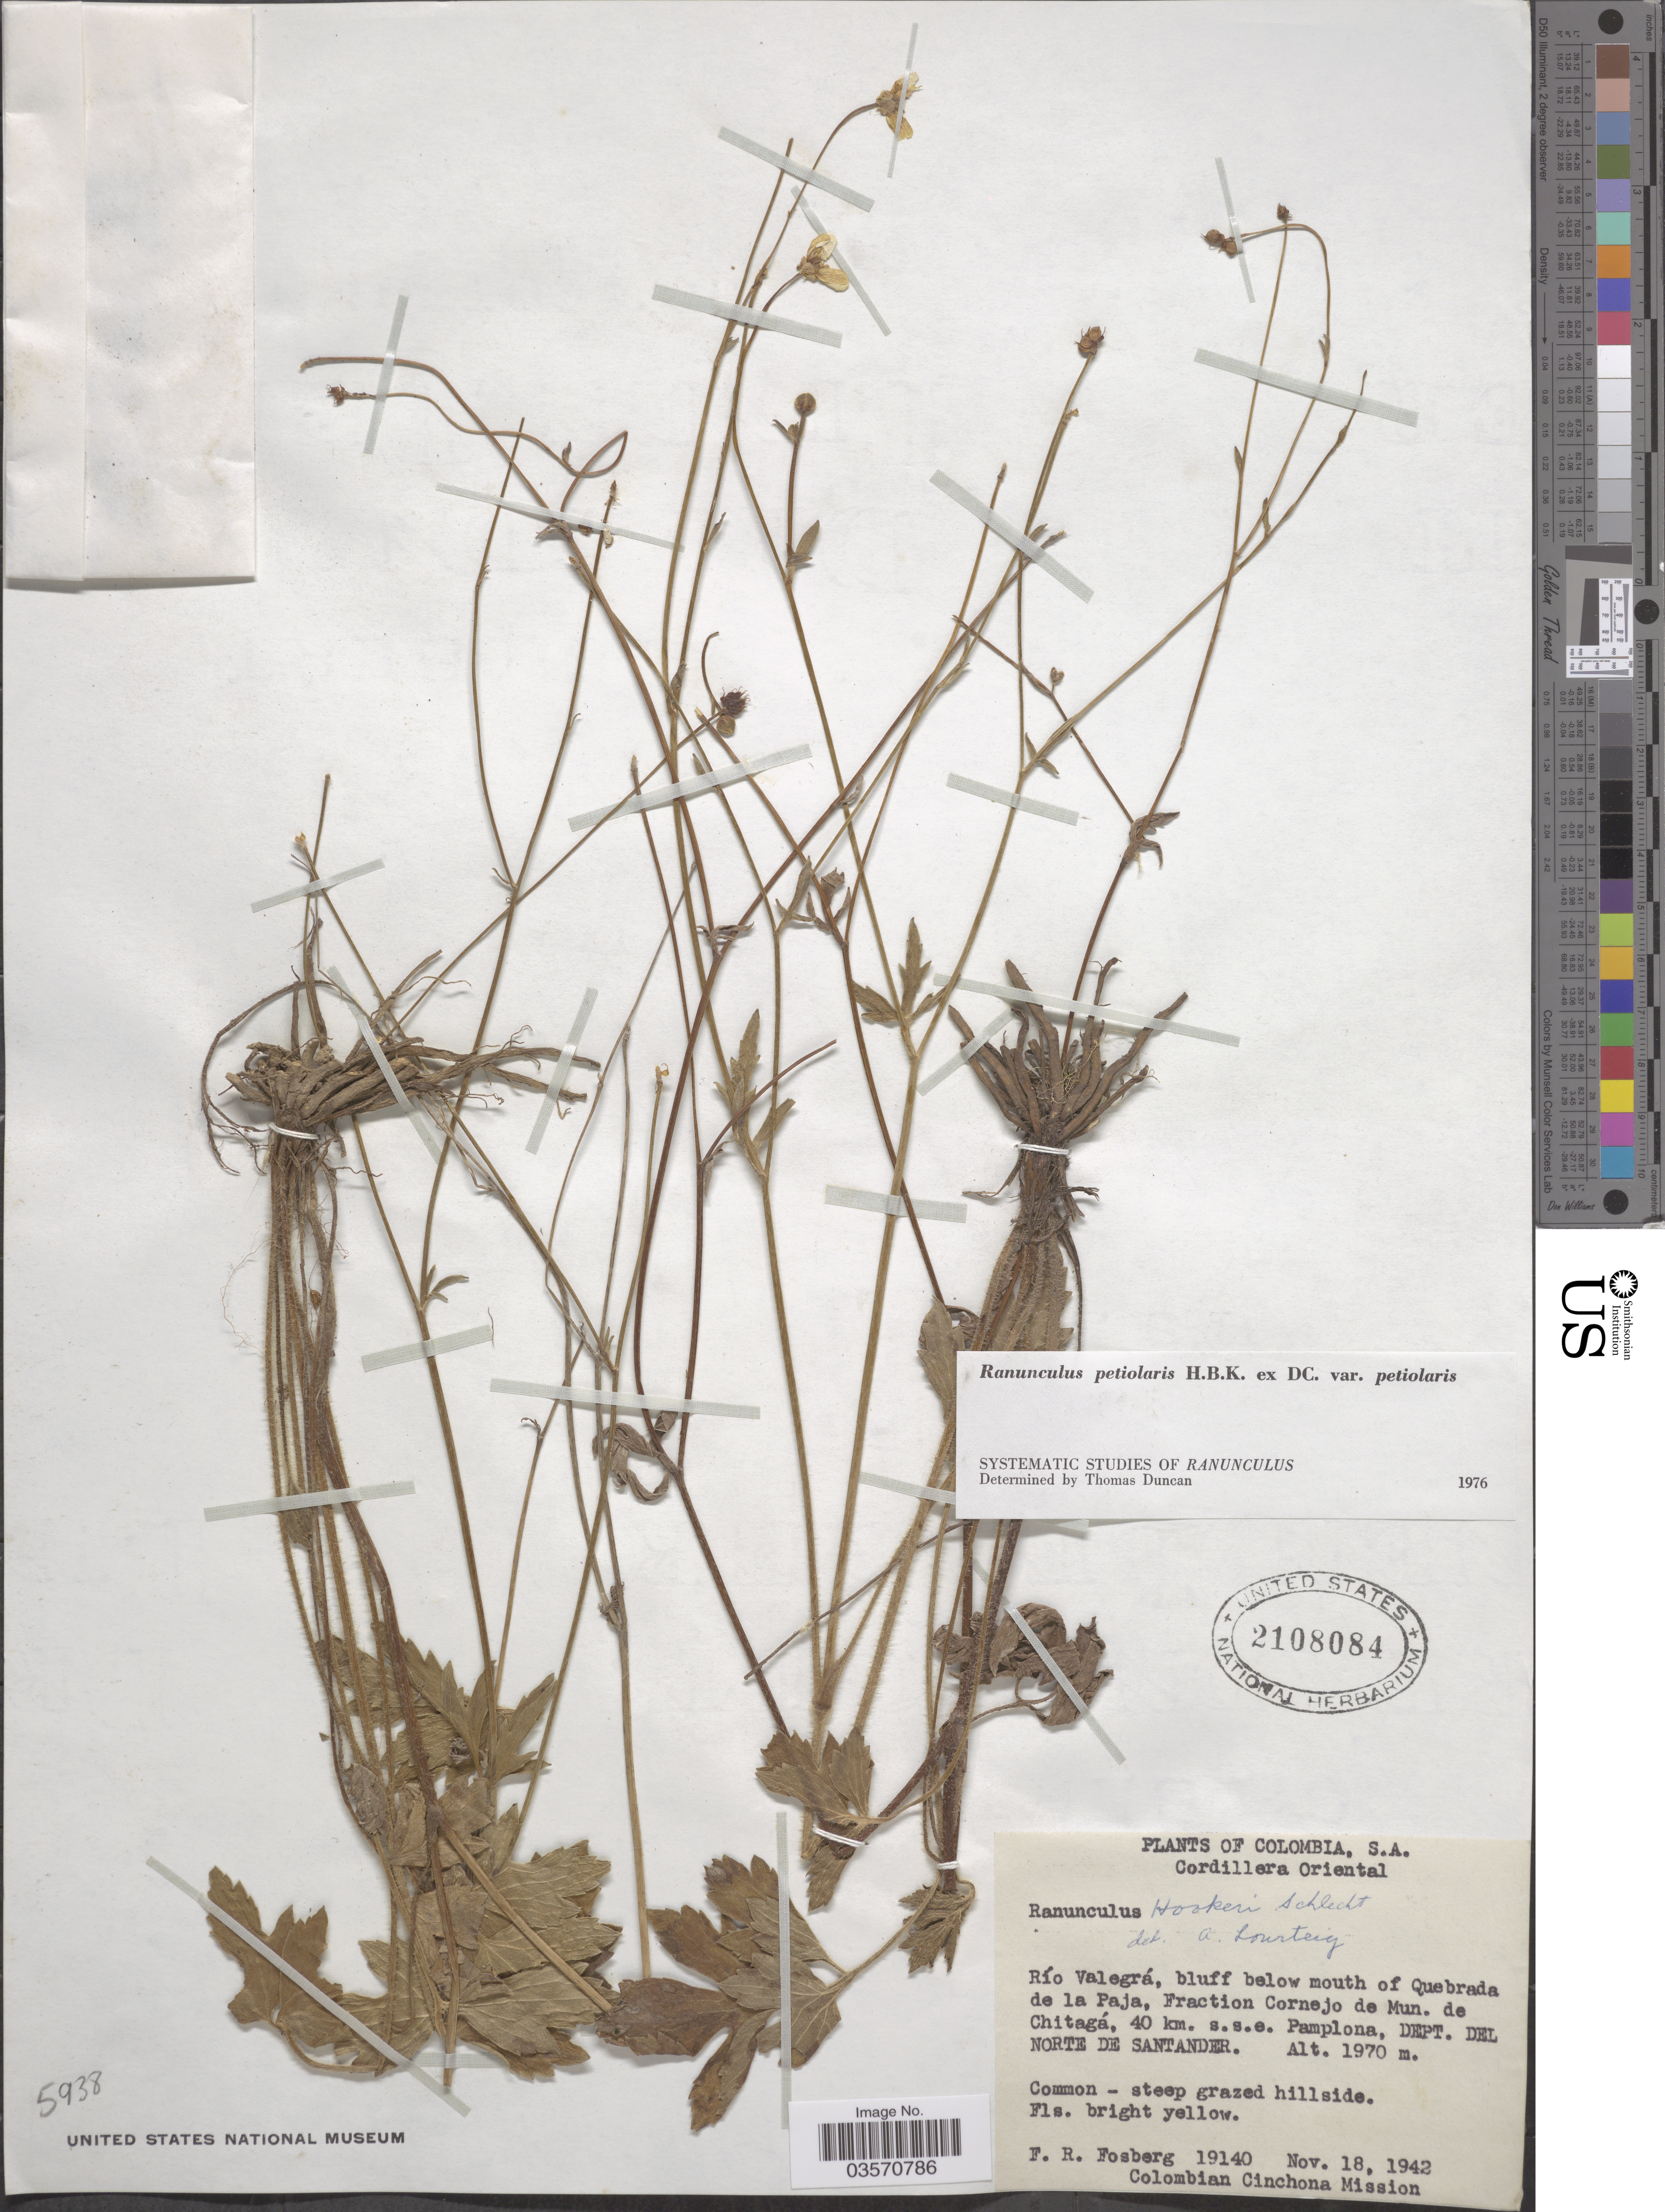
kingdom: Plantae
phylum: Tracheophyta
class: Magnoliopsida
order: Ranunculales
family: Ranunculaceae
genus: Ranunculus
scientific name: Ranunculus petiolaris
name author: Kunth ex DC.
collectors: F. R. Fosberg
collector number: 19140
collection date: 1942-11-18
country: Colombia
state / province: Norte de Santander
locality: Cordillera Oriental. Río Valegrá, bluff below mouth of Quebrada de la Paja, Fraction Cornejo de Mun. de Chitagá, 40 km. s.s.e. Pamplona. Dept. Del Norte de Santadar.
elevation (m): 1970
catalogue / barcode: US 2108084